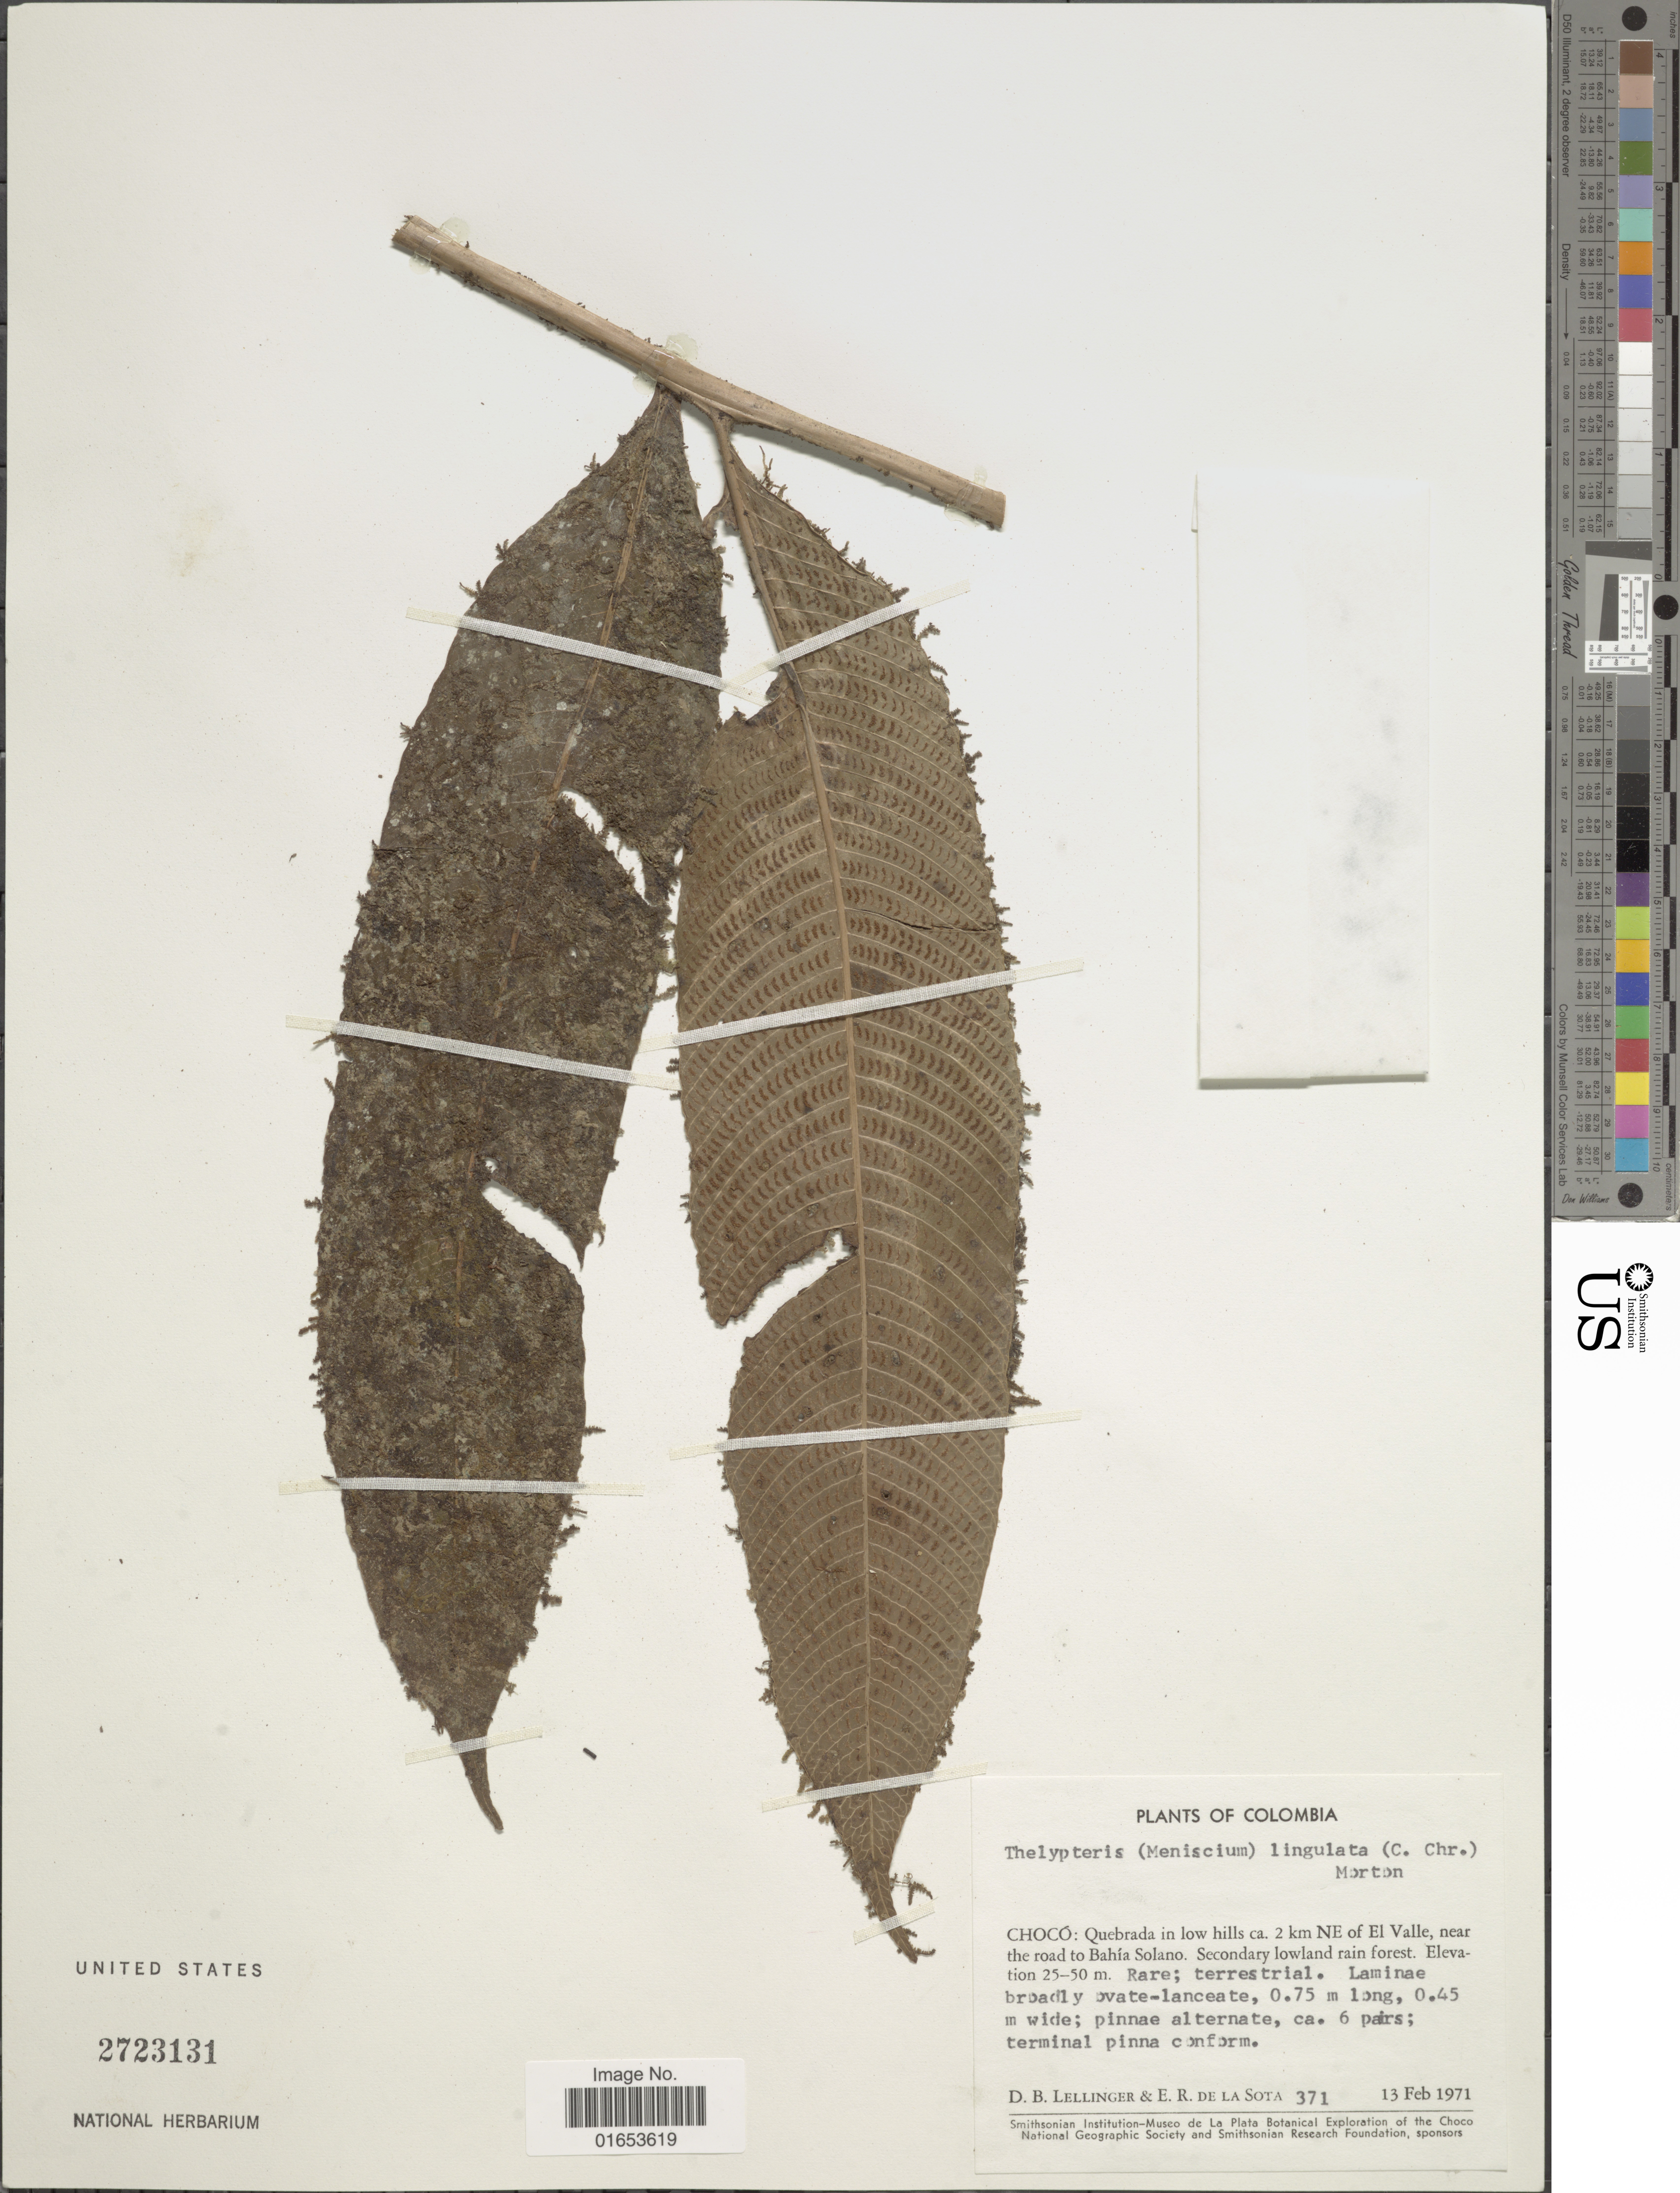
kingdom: Plantae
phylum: Tracheophyta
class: Polypodiopsida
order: Polypodiales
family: Thelypteridaceae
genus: Meniscium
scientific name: Meniscium lingulatum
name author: (C. Chr.) Pic. Serm.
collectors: D. B. Lellinger & E. R. de la Sota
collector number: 371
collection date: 1971-02-13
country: Colombia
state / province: Chocó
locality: Quebrada in low hills ca. 2 km NE of El Valle, near the road to Bahía Solano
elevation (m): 25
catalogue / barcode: US 2723131